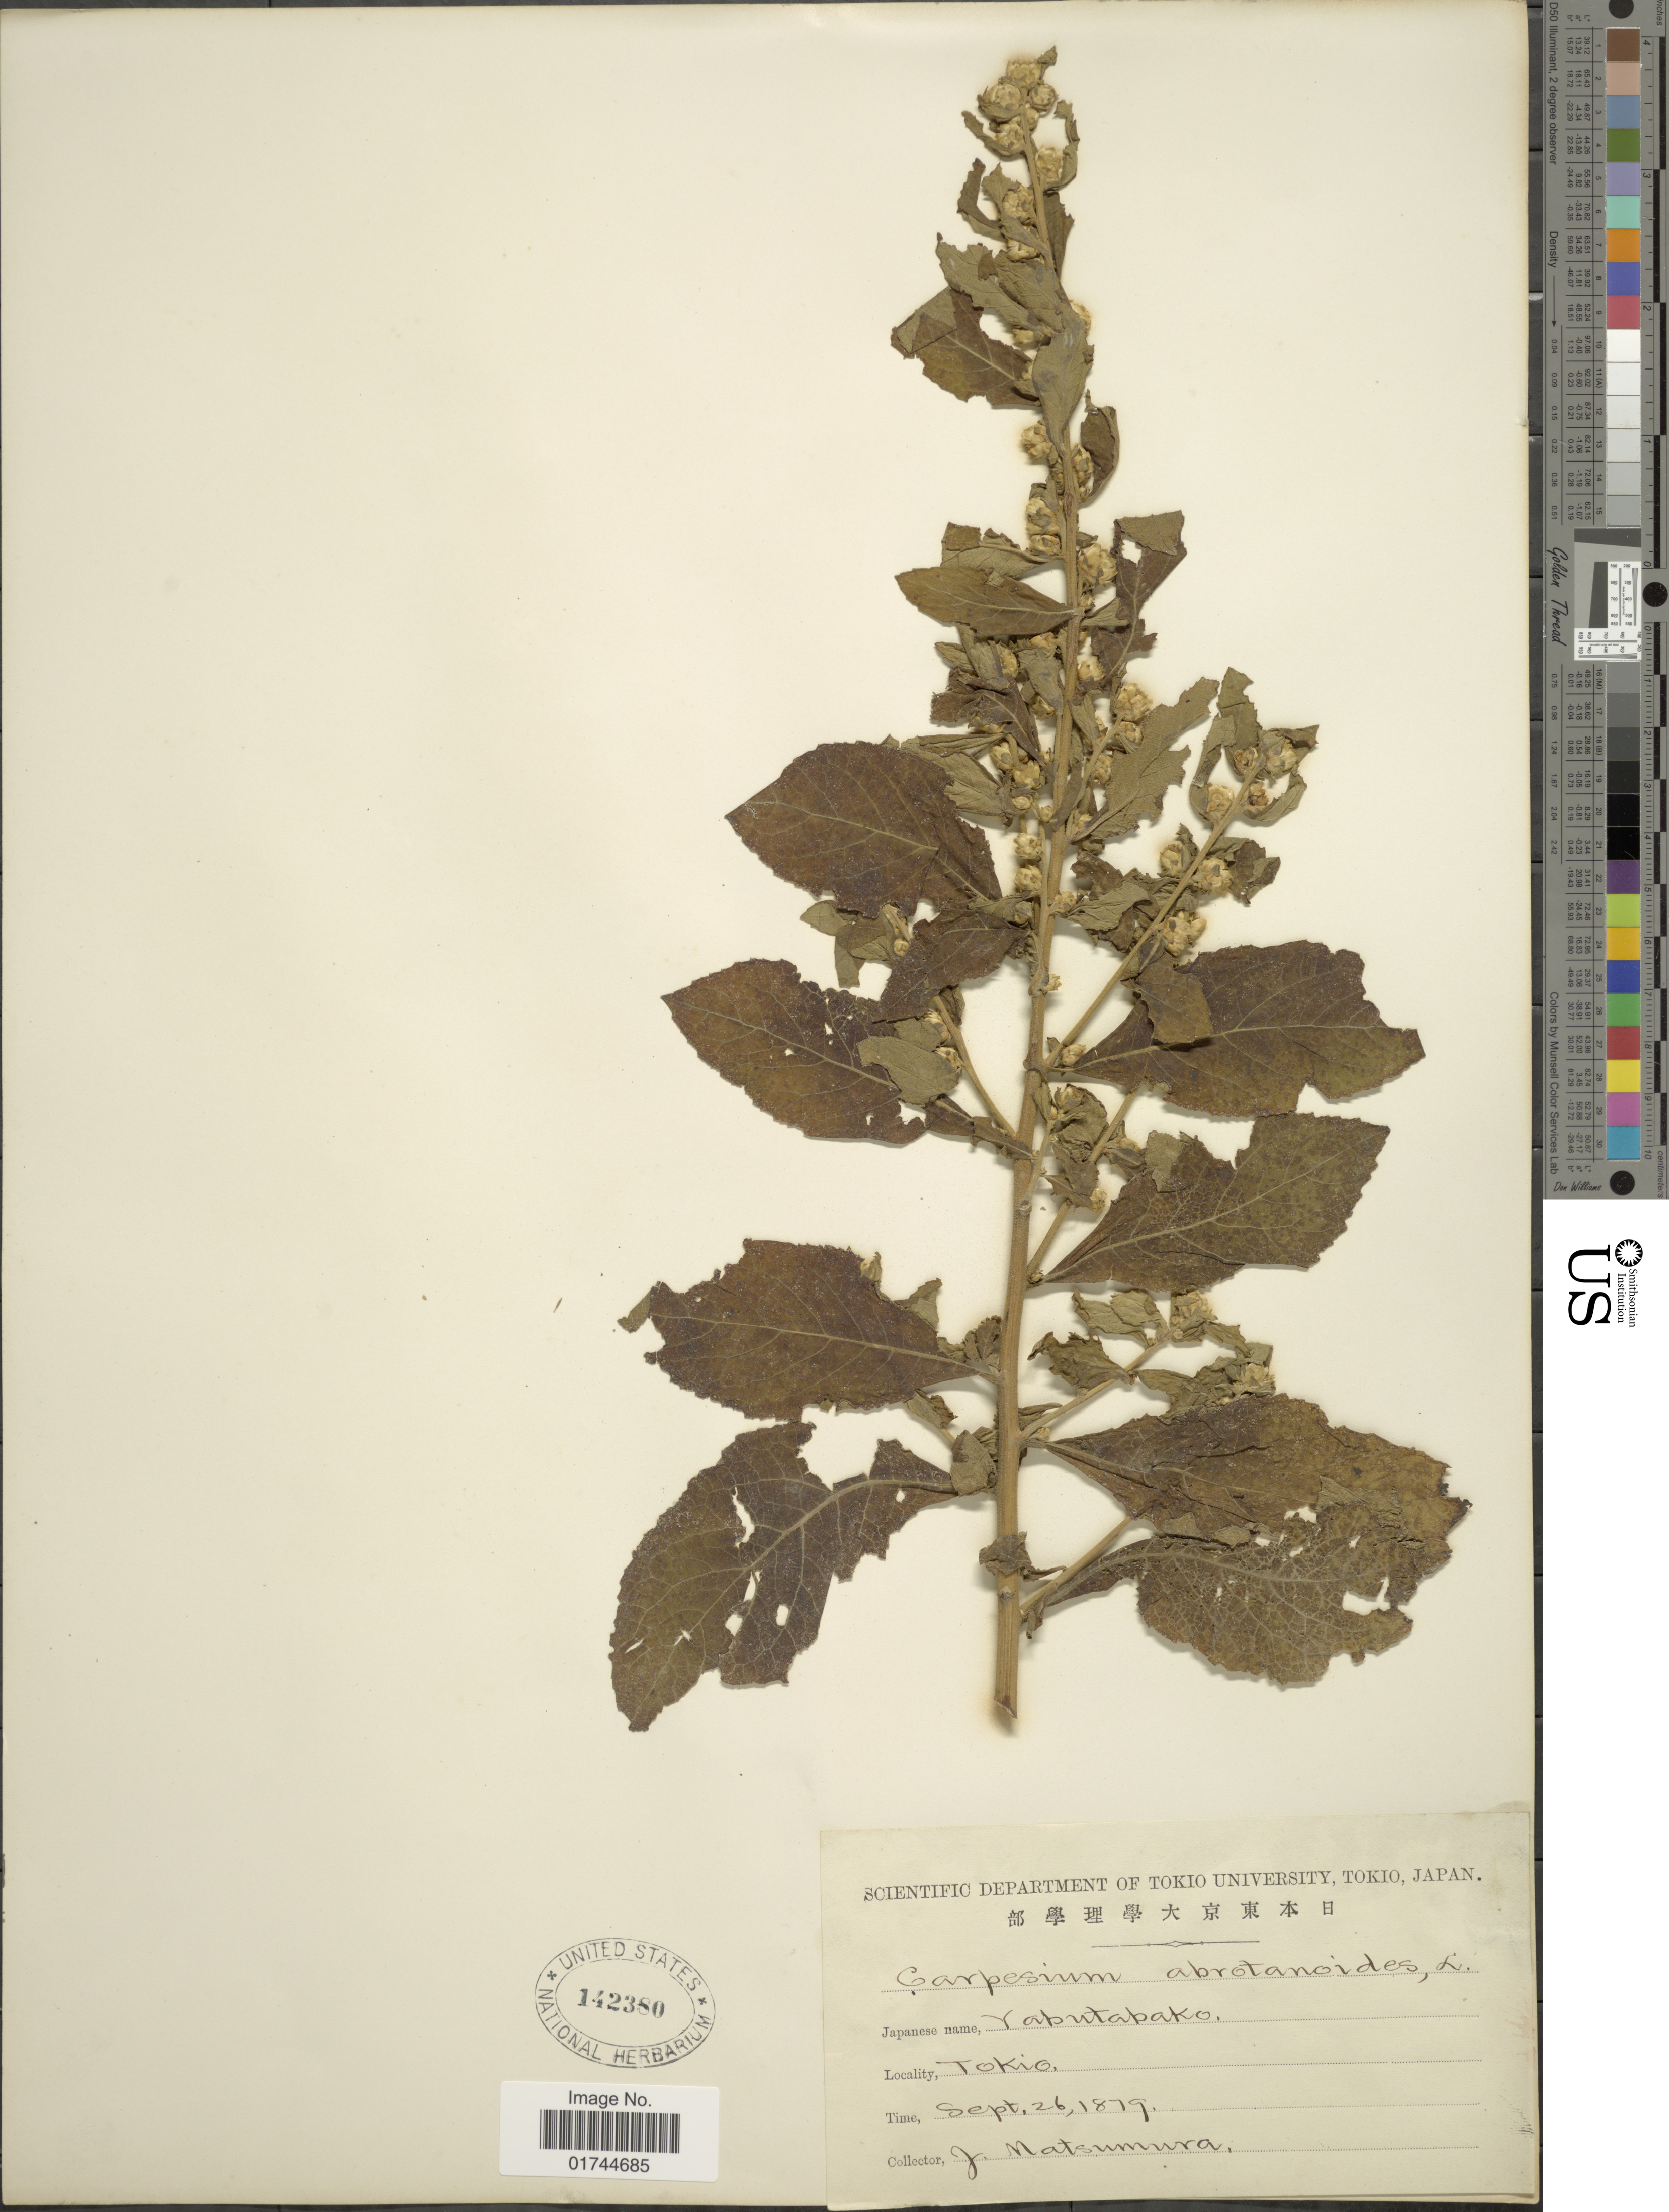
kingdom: Plantae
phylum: Tracheophyta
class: Magnoliopsida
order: Asterales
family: Asteraceae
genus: Carpesium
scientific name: Carpesium abrotanoides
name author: L.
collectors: J. Matsumura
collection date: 1879-09-26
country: Japan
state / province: Tokyo, Federal City of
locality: Tokio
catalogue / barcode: US 142380